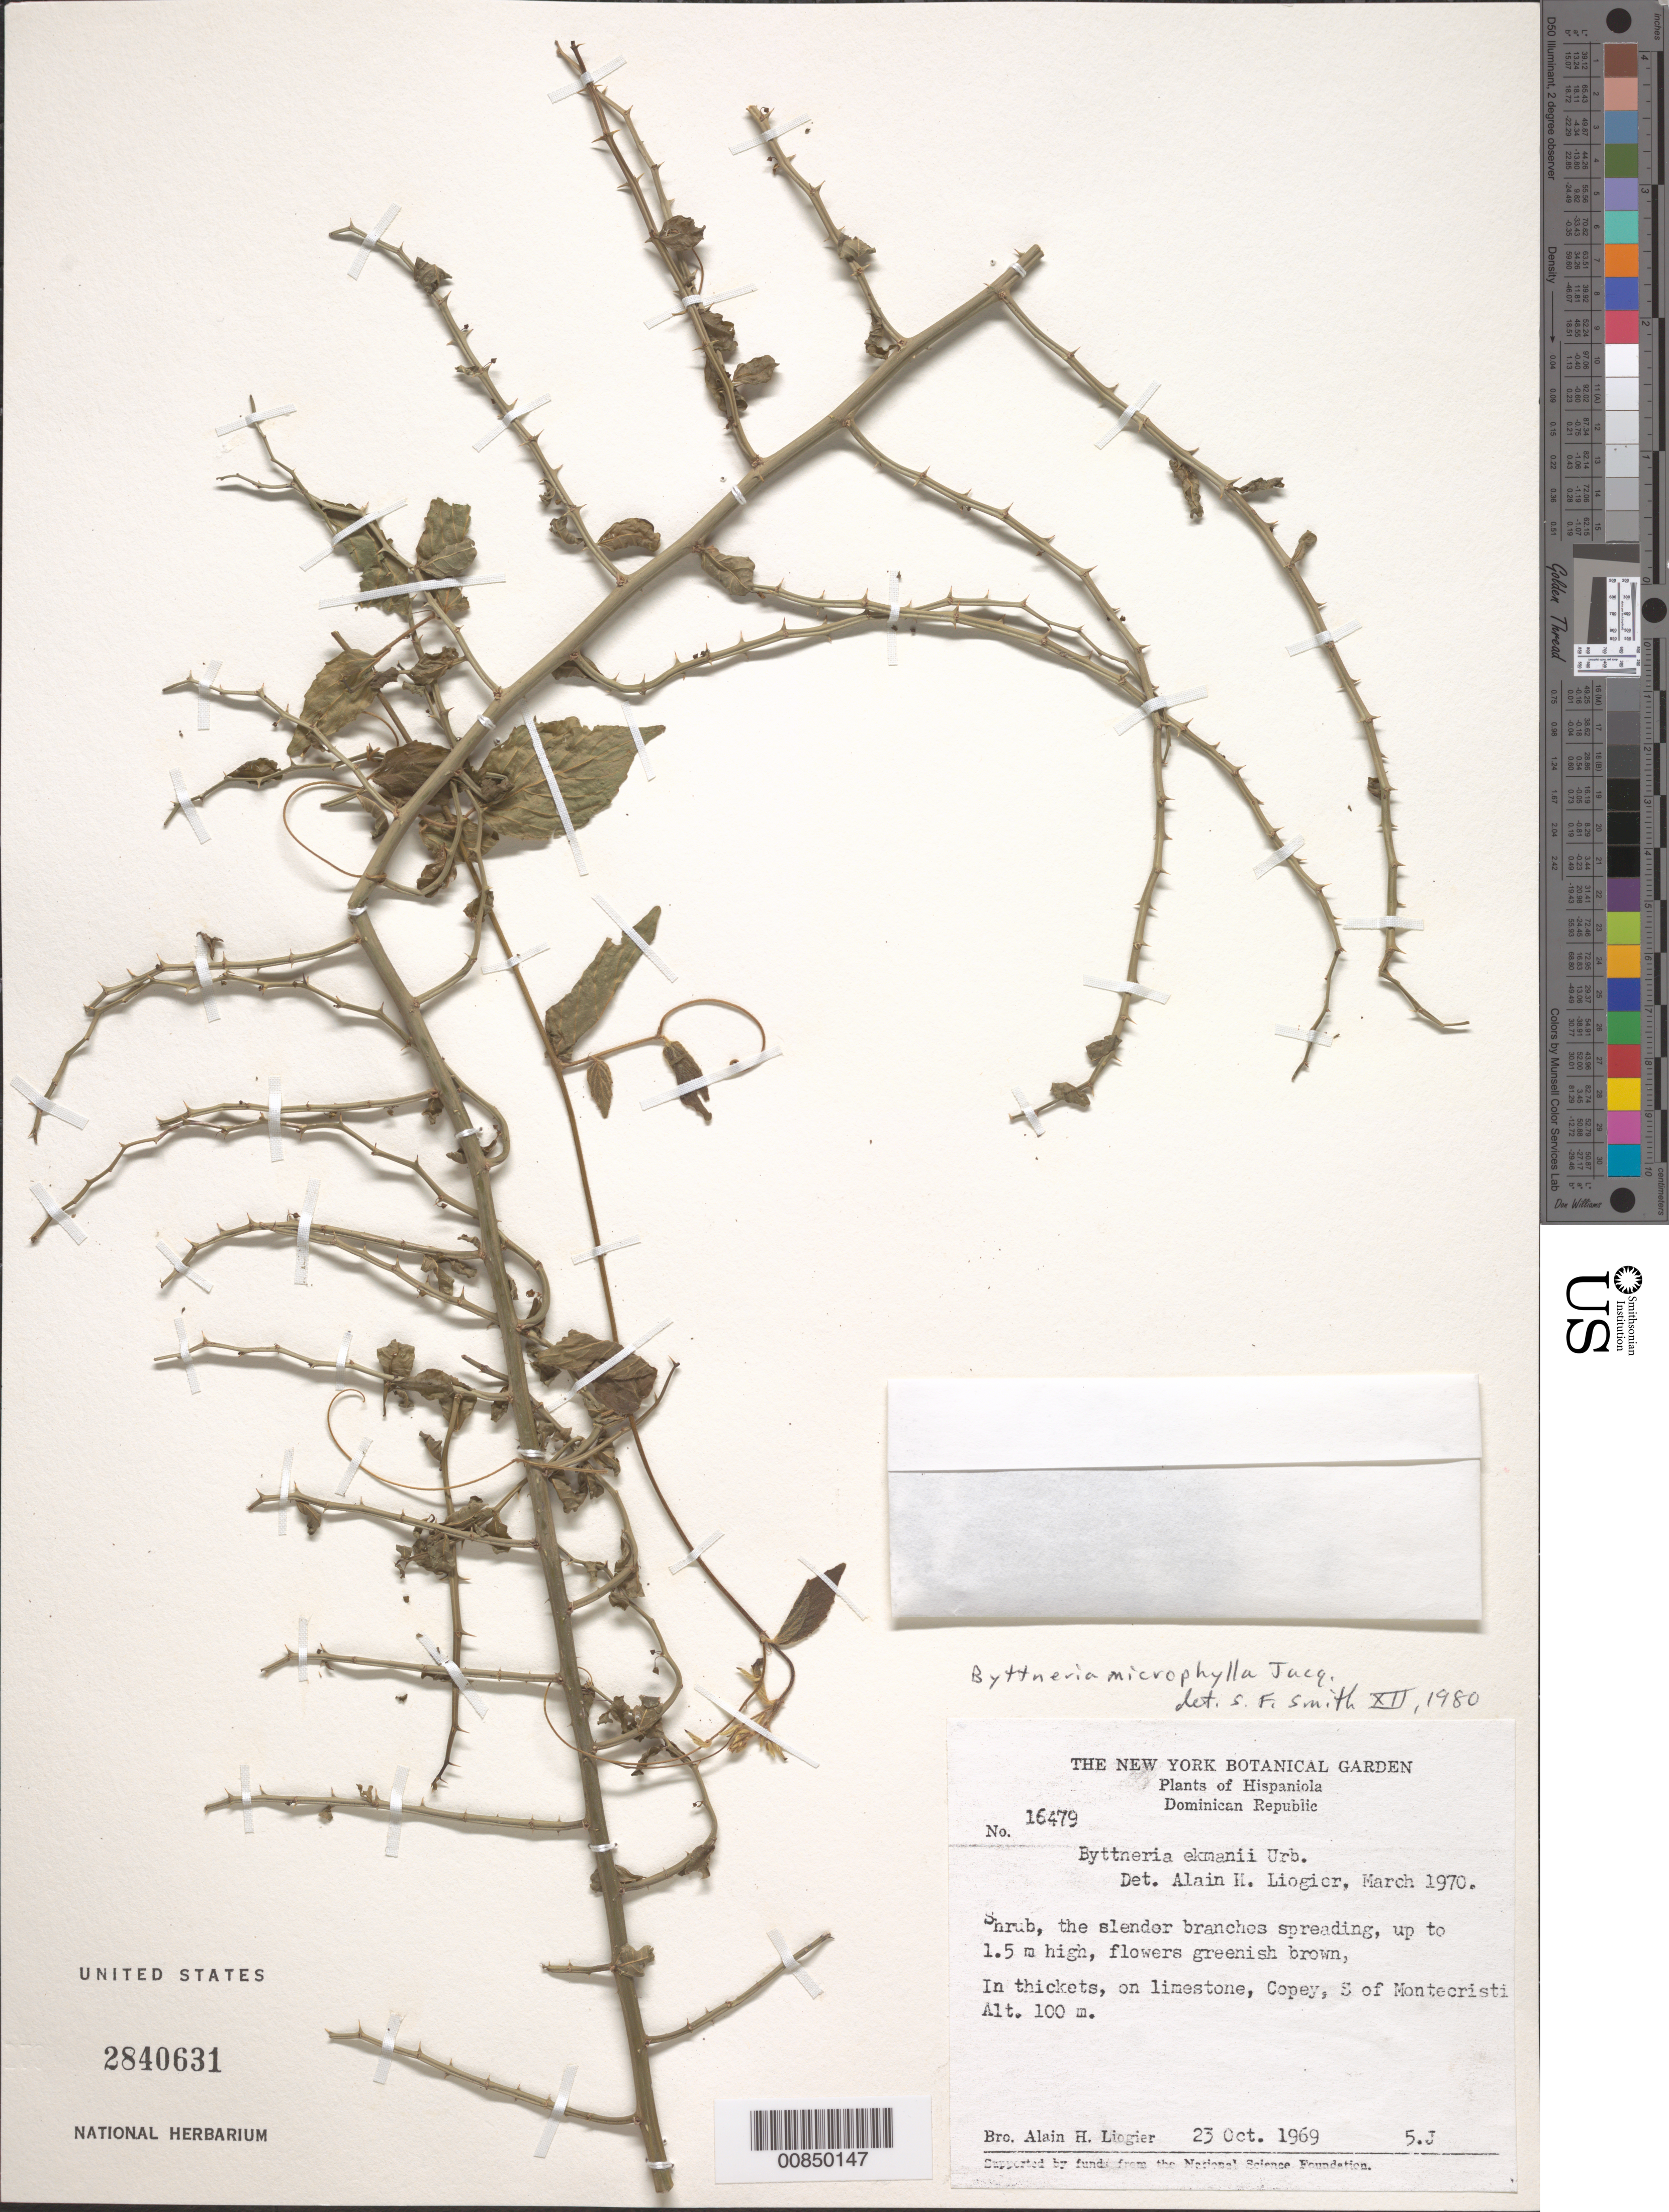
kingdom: Plantae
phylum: Tracheophyta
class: Magnoliopsida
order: Malvales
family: Malvaceae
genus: Byttneria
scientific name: Byttneria microphylla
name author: Jacq.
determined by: Smith, Stephen F., (US), NMNH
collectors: A. H. Liogier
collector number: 16479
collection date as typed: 23 Oct 1969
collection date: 1969-10-23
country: Dominican Republic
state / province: Monte Cristi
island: Hispaniola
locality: Copey, S of Montecristi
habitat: In thickets on limestone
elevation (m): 100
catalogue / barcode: US 2840631